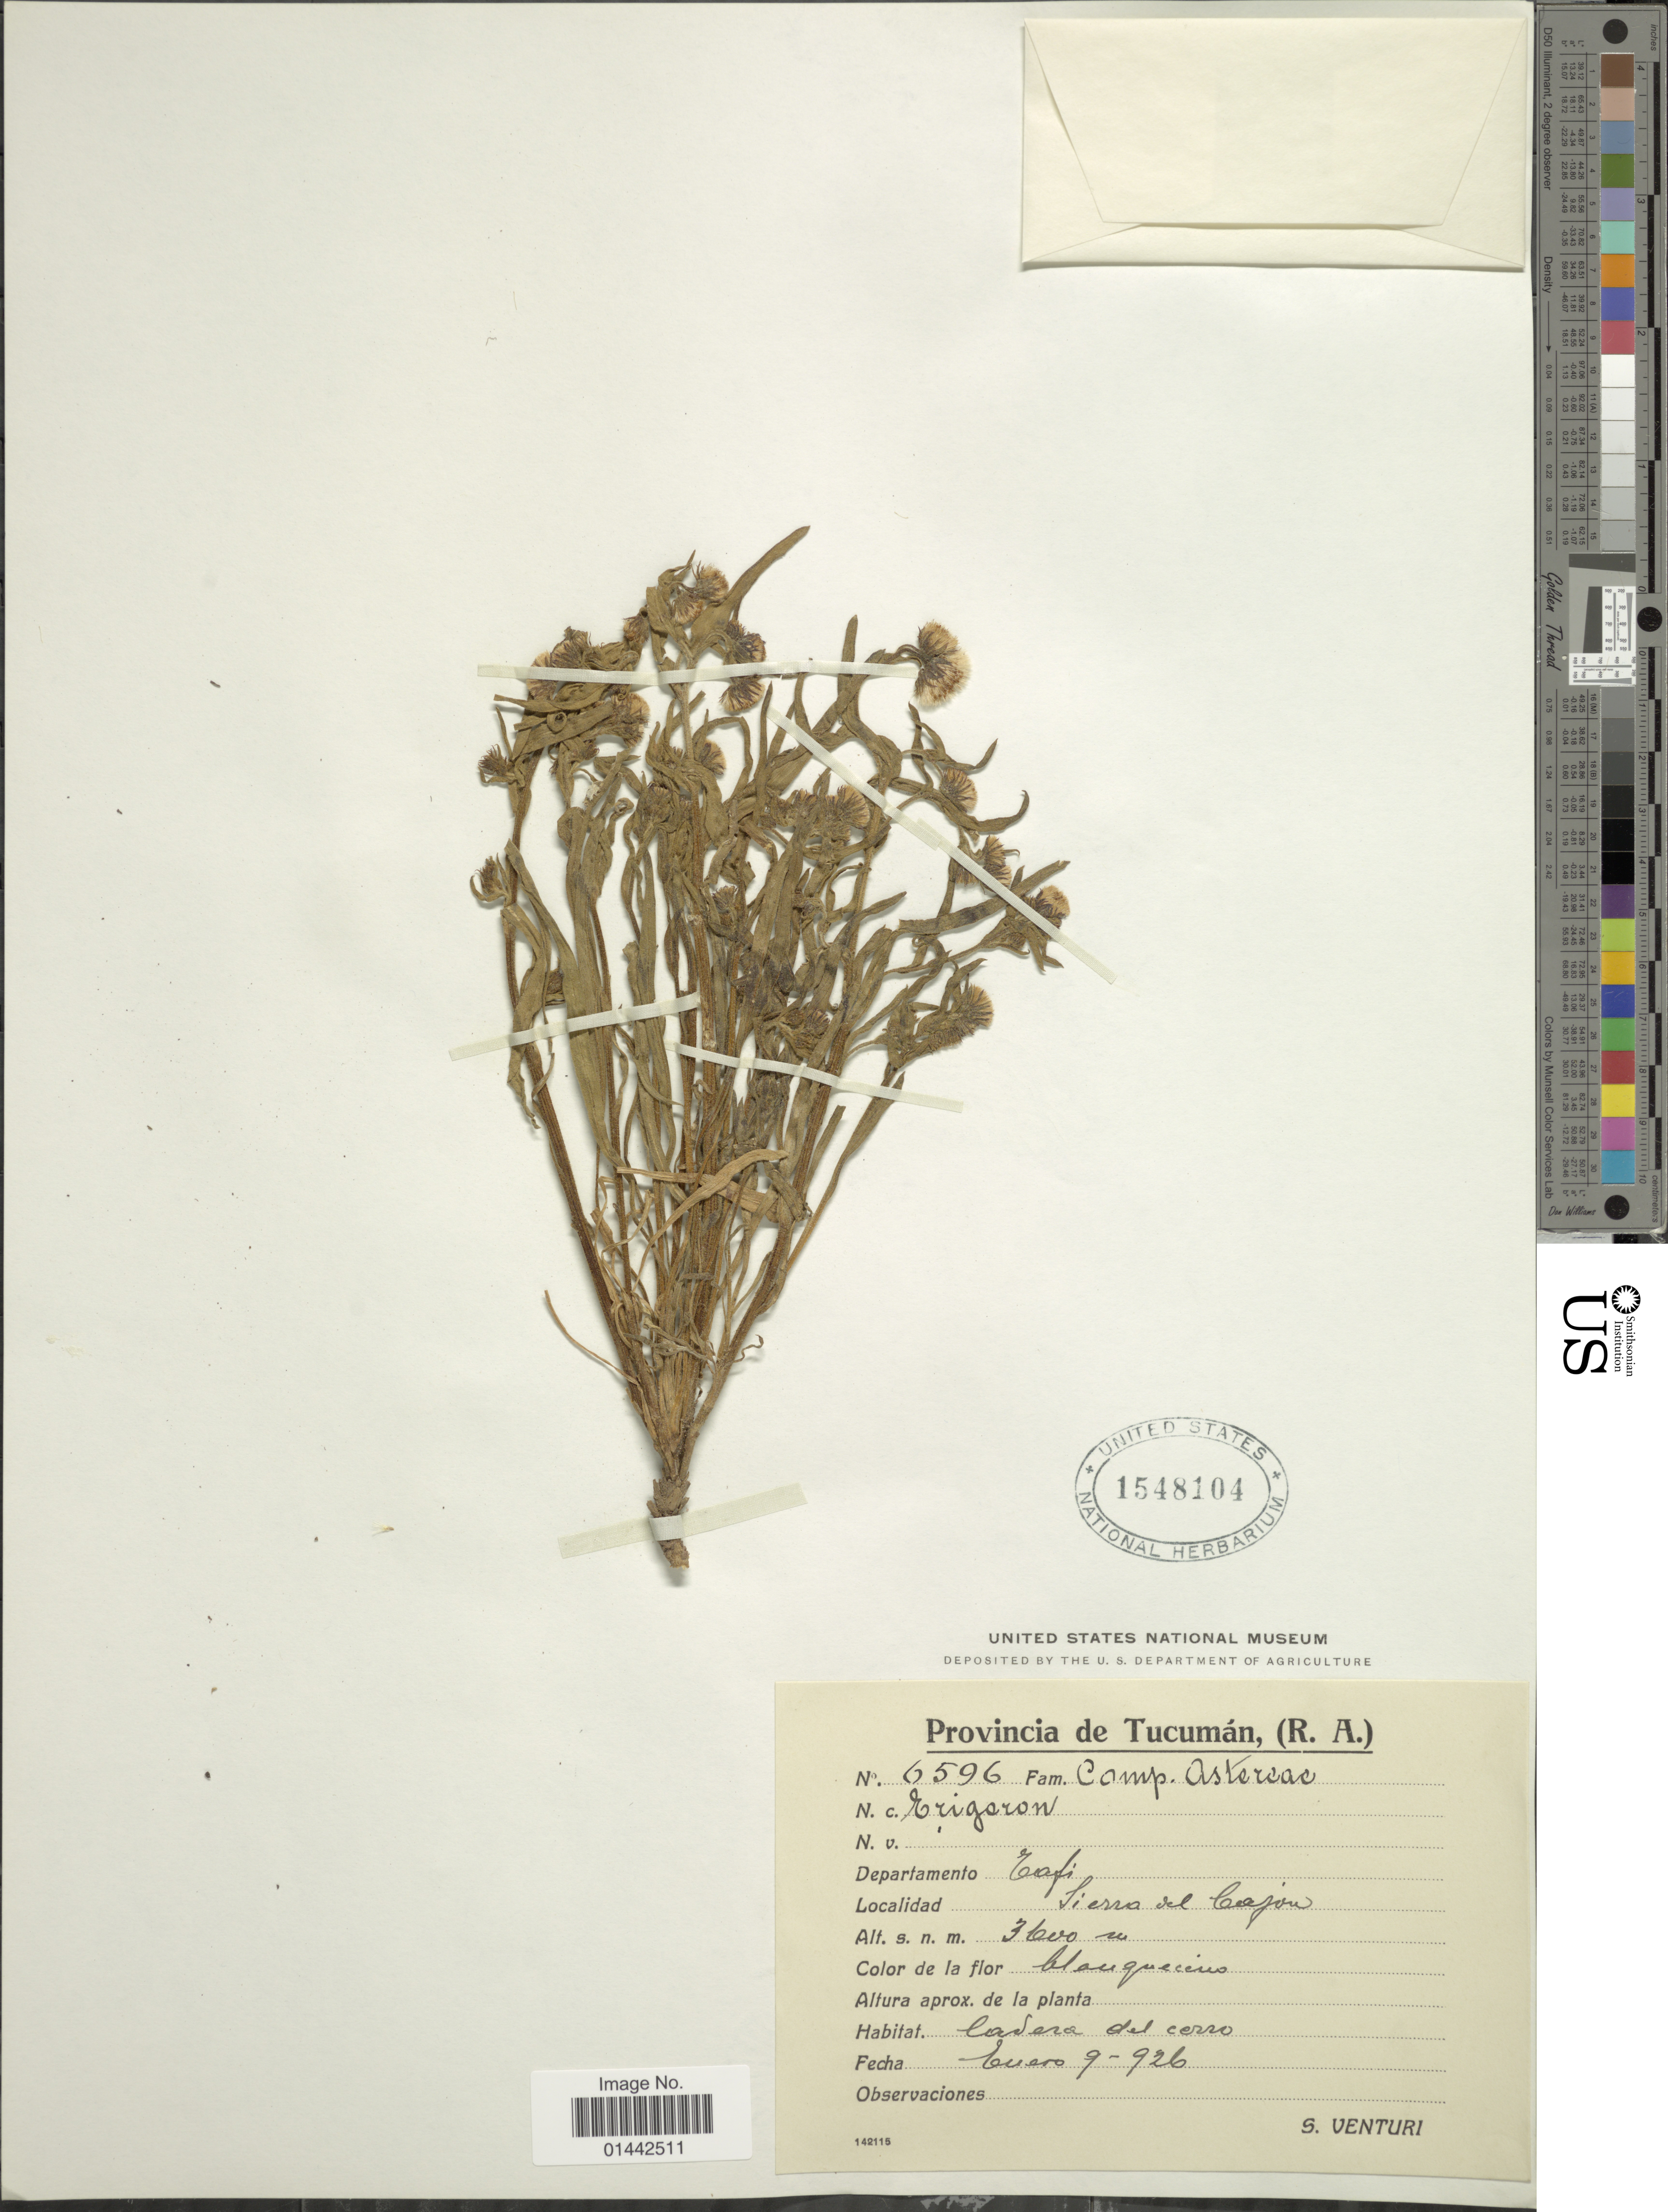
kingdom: Plantae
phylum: Tracheophyta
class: Magnoliopsida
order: Asterales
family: Asteraceae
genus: Erigeron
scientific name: Erigeron sp.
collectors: S. Venturi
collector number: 6596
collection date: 1926-01-09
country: Argentina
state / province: Tucuman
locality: (R.A.) Departamento Tafi, Sierra del Cajon.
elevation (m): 3600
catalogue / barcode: US 1548104